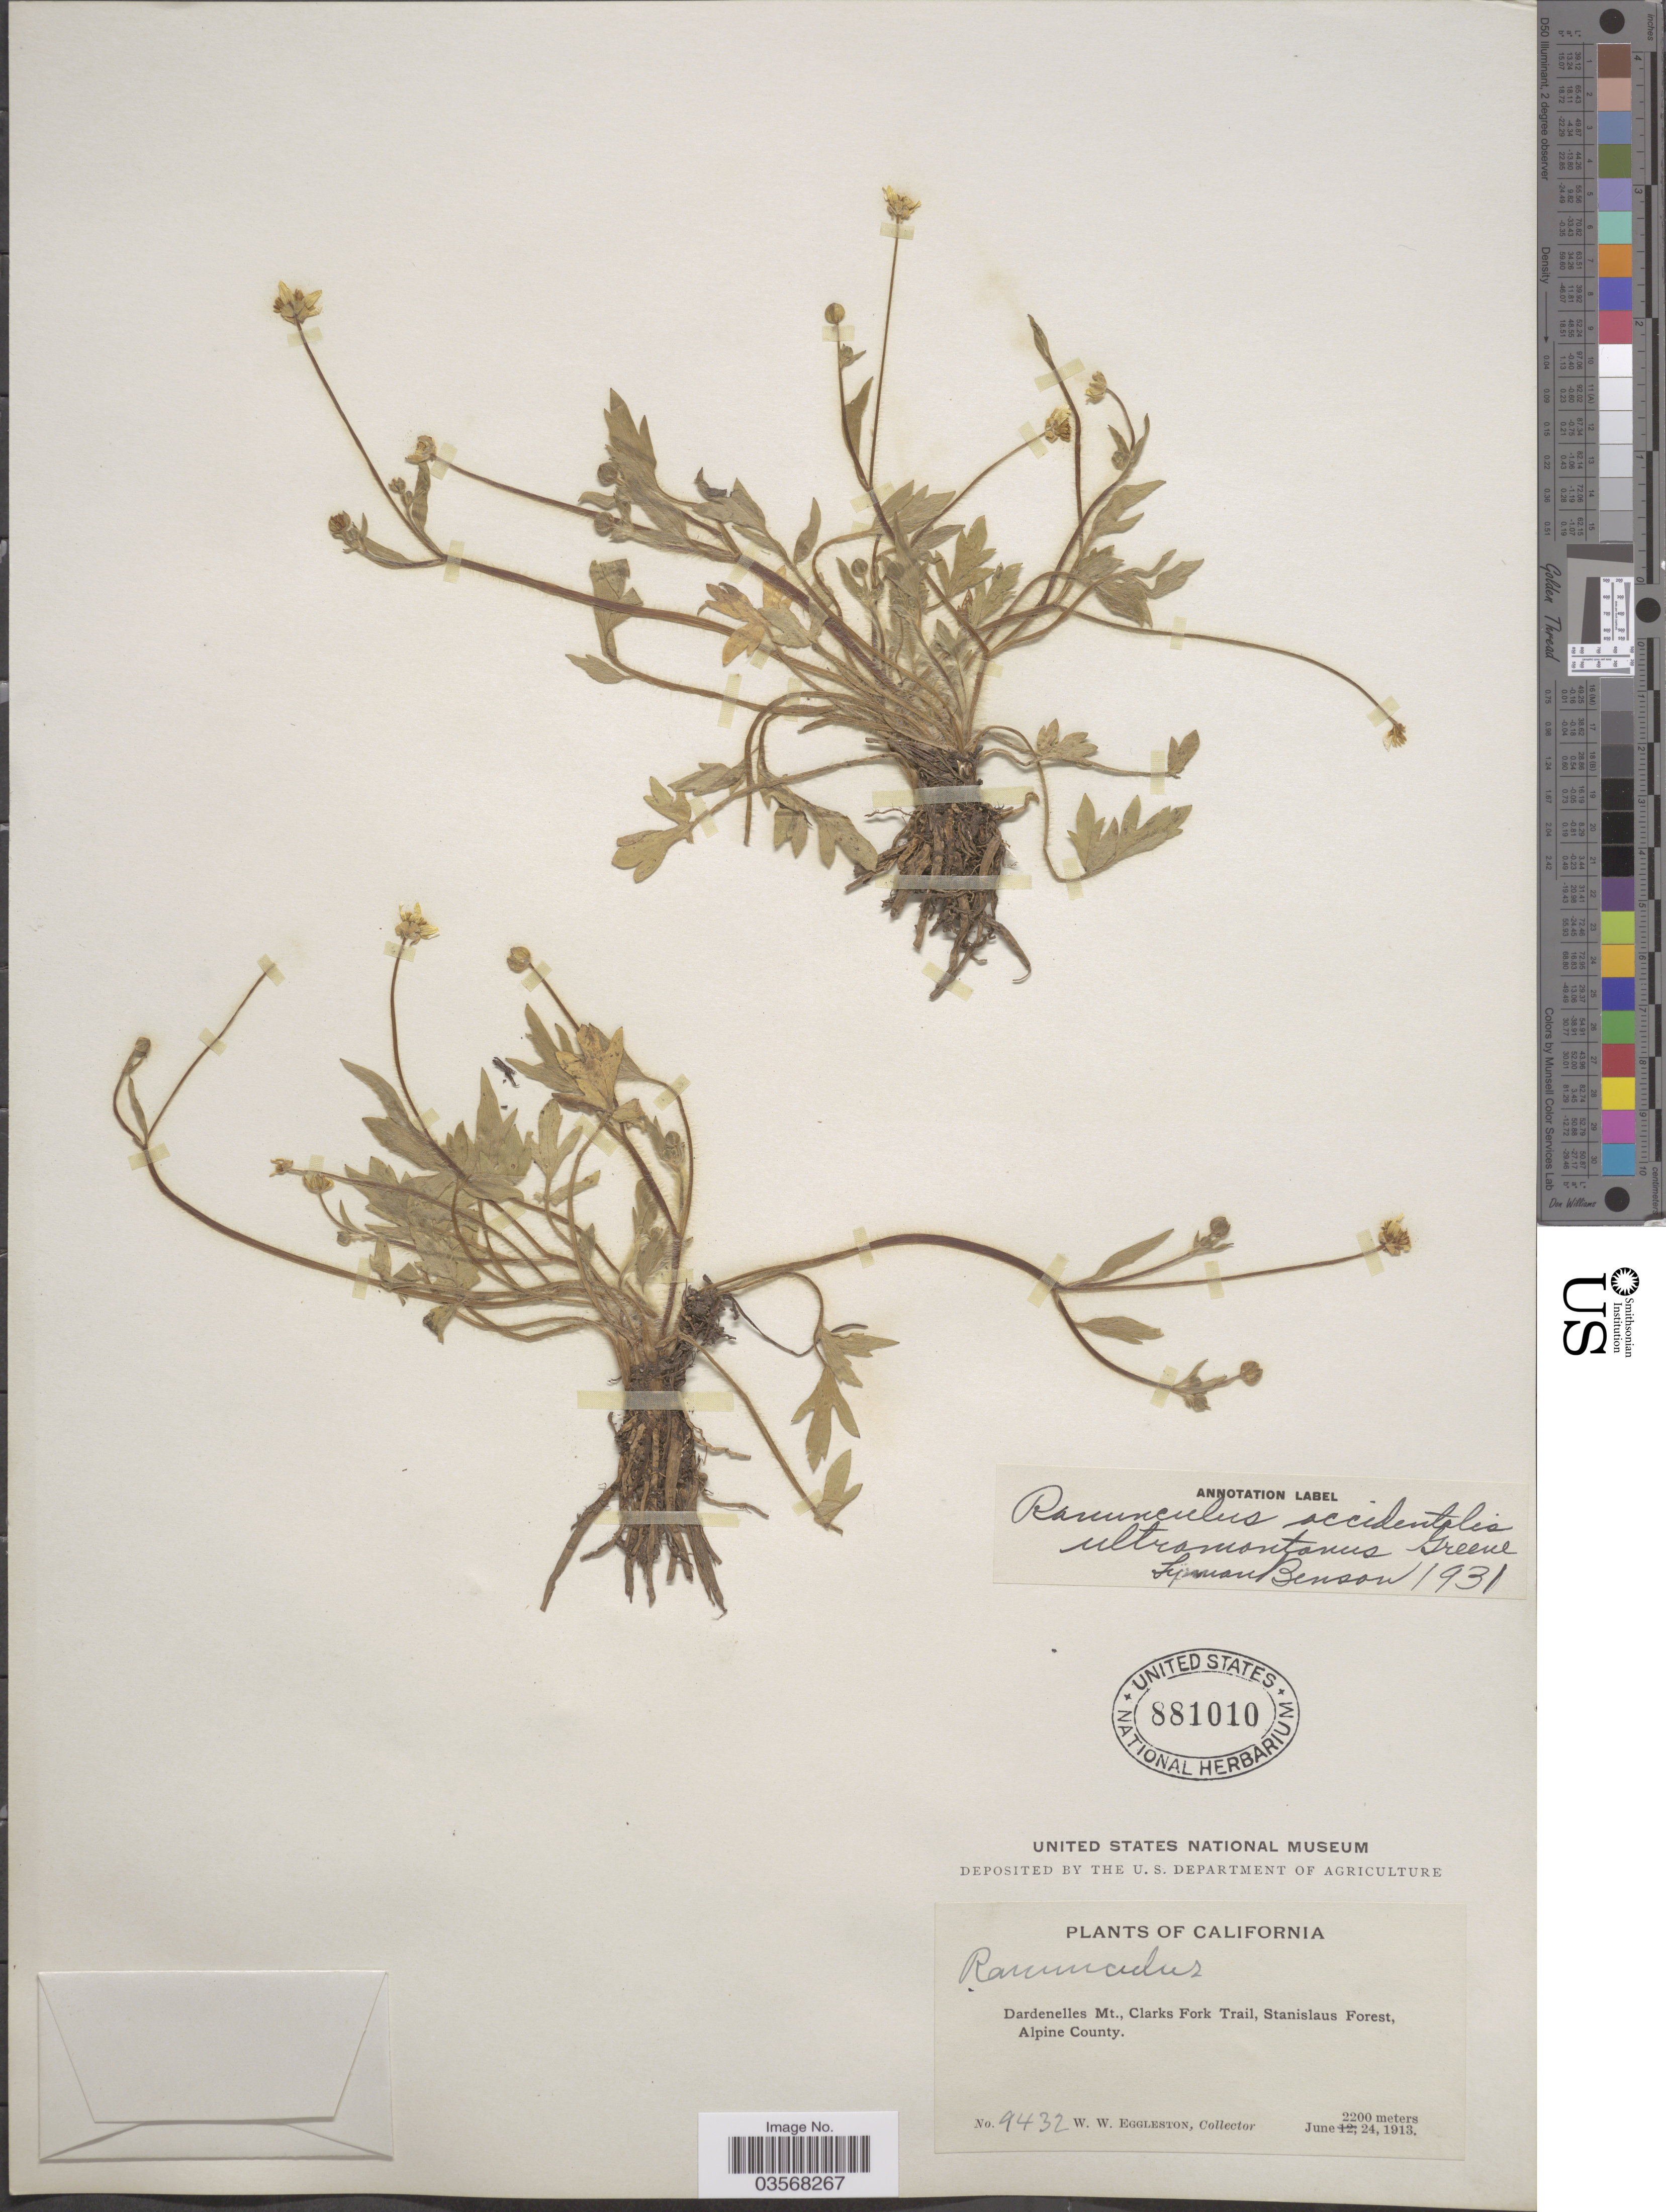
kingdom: Plantae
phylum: Tracheophyta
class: Magnoliopsida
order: Ranunculales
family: Ranunculaceae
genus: Ranunculus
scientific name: Ranunculus occidentalis var. ultramontanus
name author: Nutt.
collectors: W. W. Eggleston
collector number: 9432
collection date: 1913-06-24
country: United States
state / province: California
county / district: Alpine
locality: Dardenelles Mt., Clarks Fork Trail, Stanislaus Forest, Alpine County.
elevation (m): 2200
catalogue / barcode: US 881010